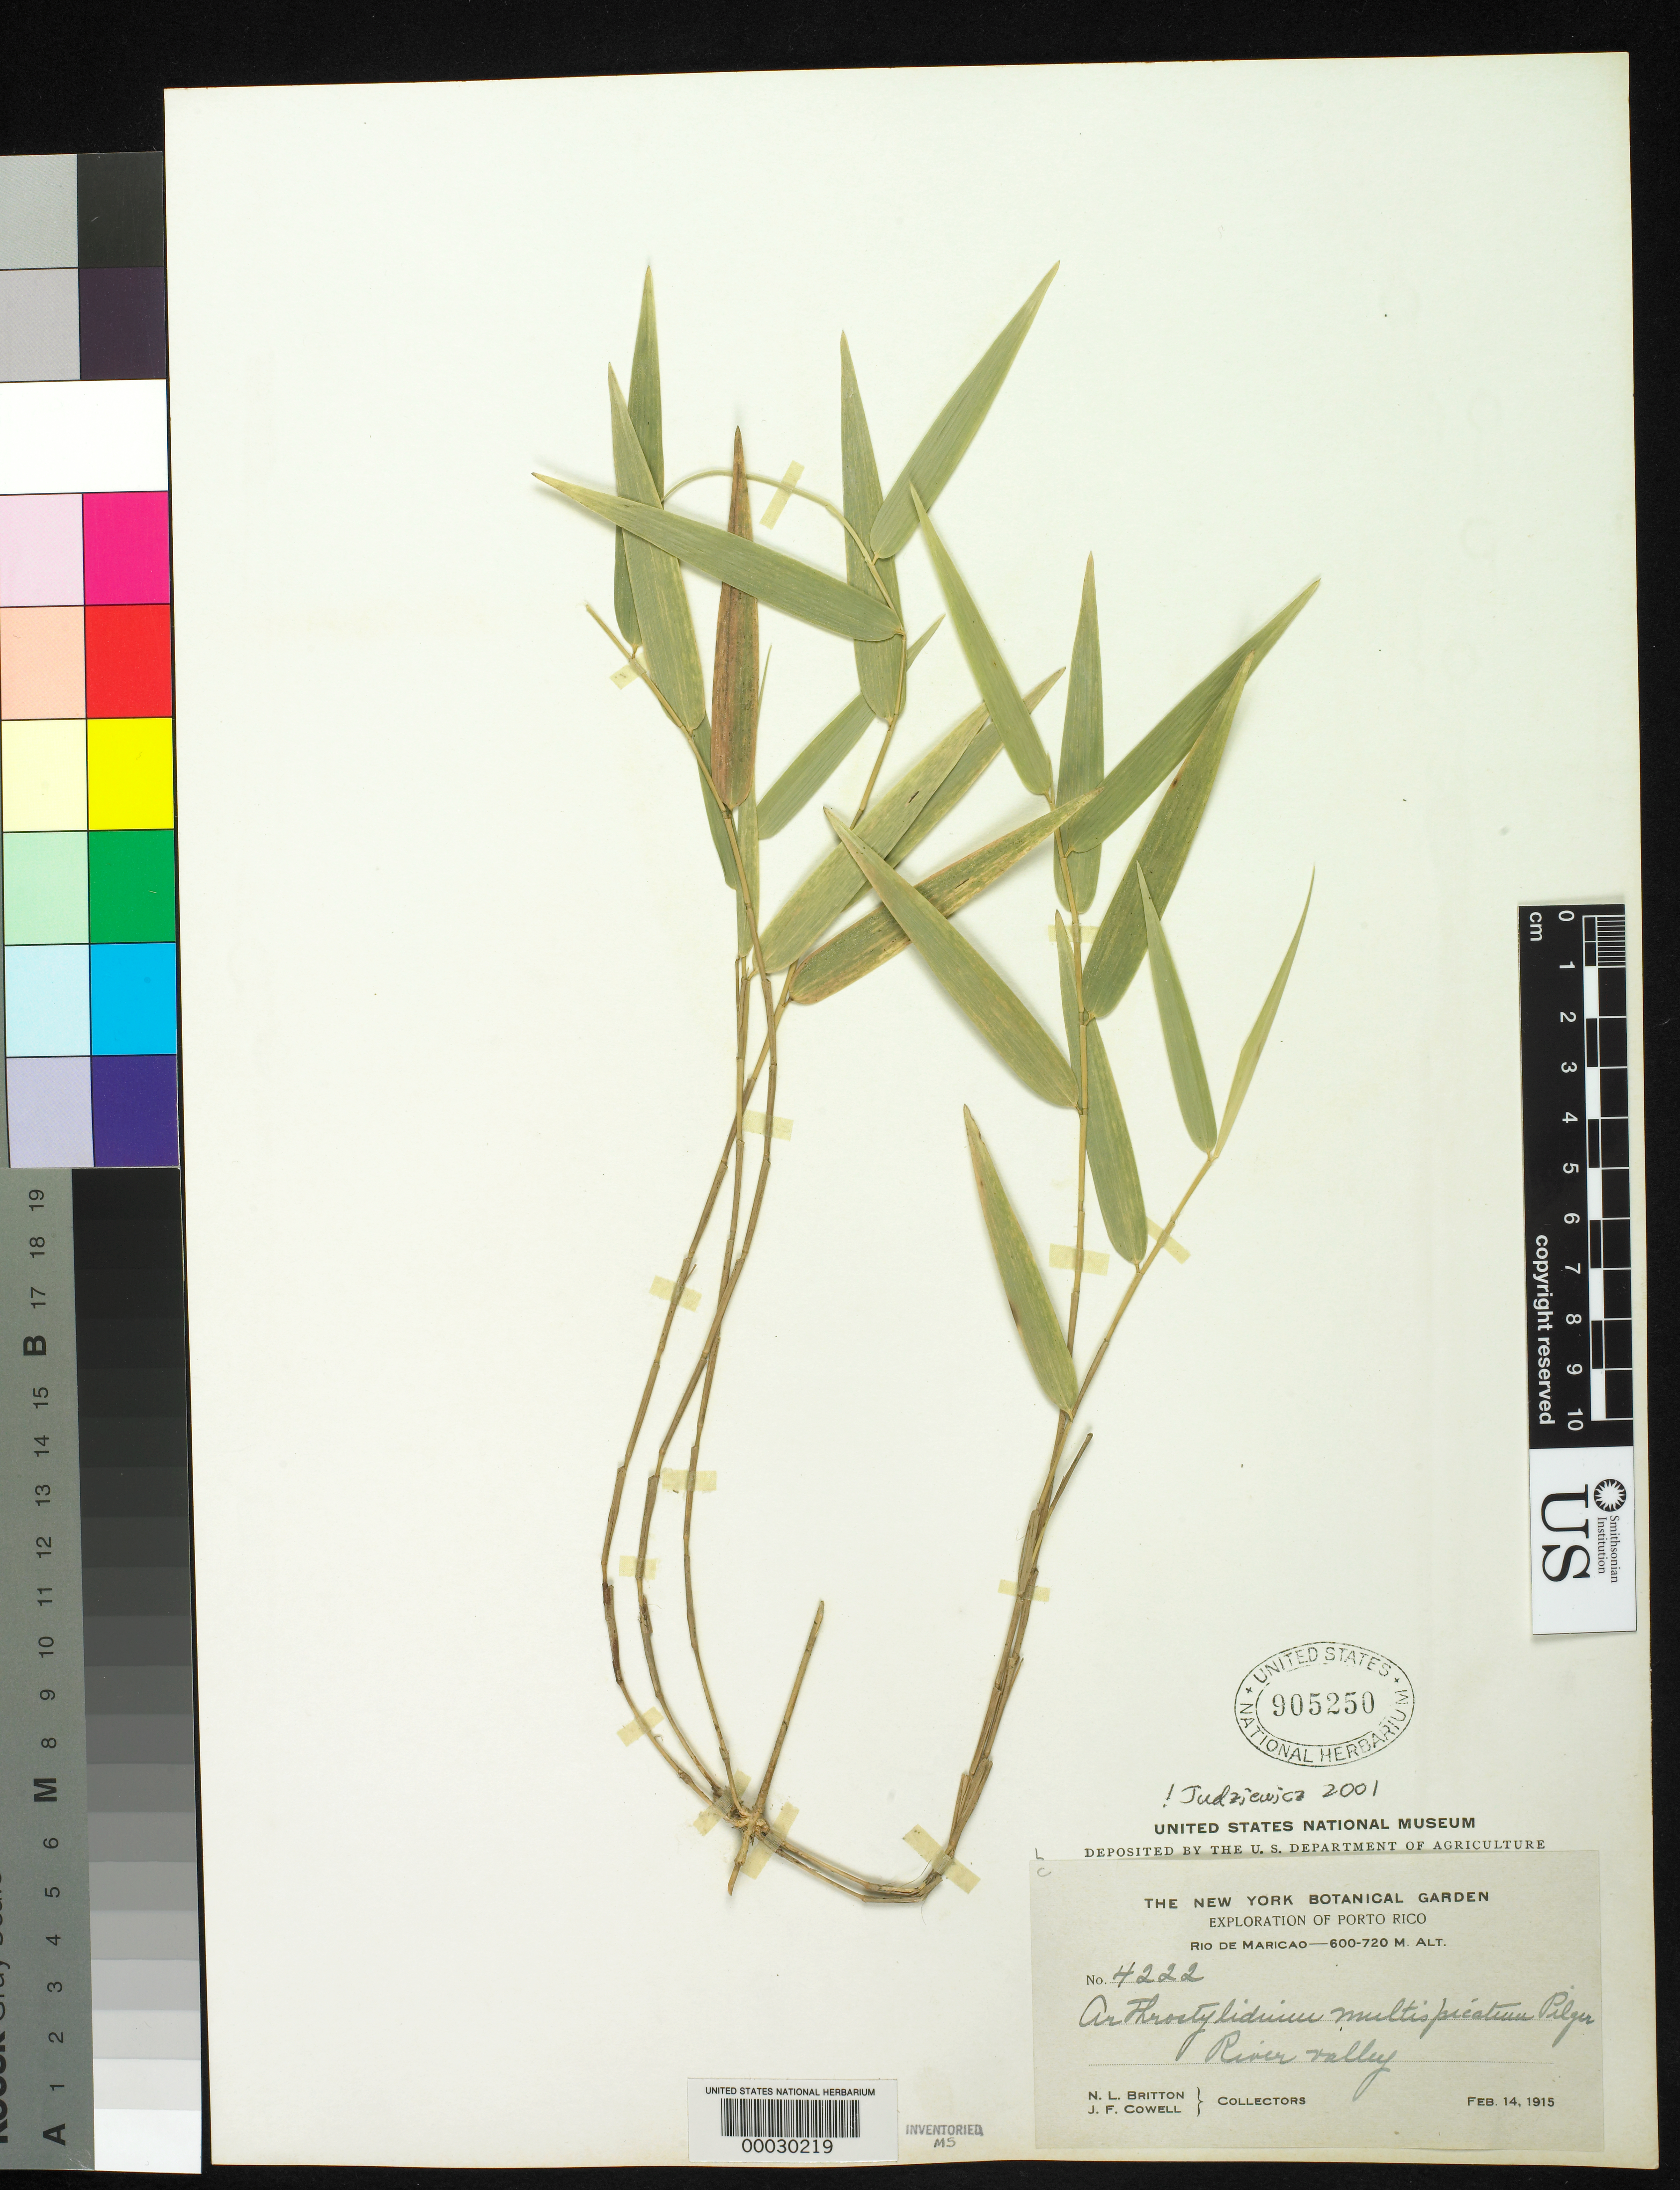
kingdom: Plantae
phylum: Tracheophyta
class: Liliopsida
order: Poales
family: Poaceae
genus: Arthrostylidium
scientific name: Arthrostylidium multispicatum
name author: Pilg. in Urb.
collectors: N. Britton & J. F. Cowell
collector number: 4222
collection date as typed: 14 Feb 1915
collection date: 1915-02-14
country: Puerto Rico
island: Greater Antilles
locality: Rio maricao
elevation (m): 600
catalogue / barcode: US 905250